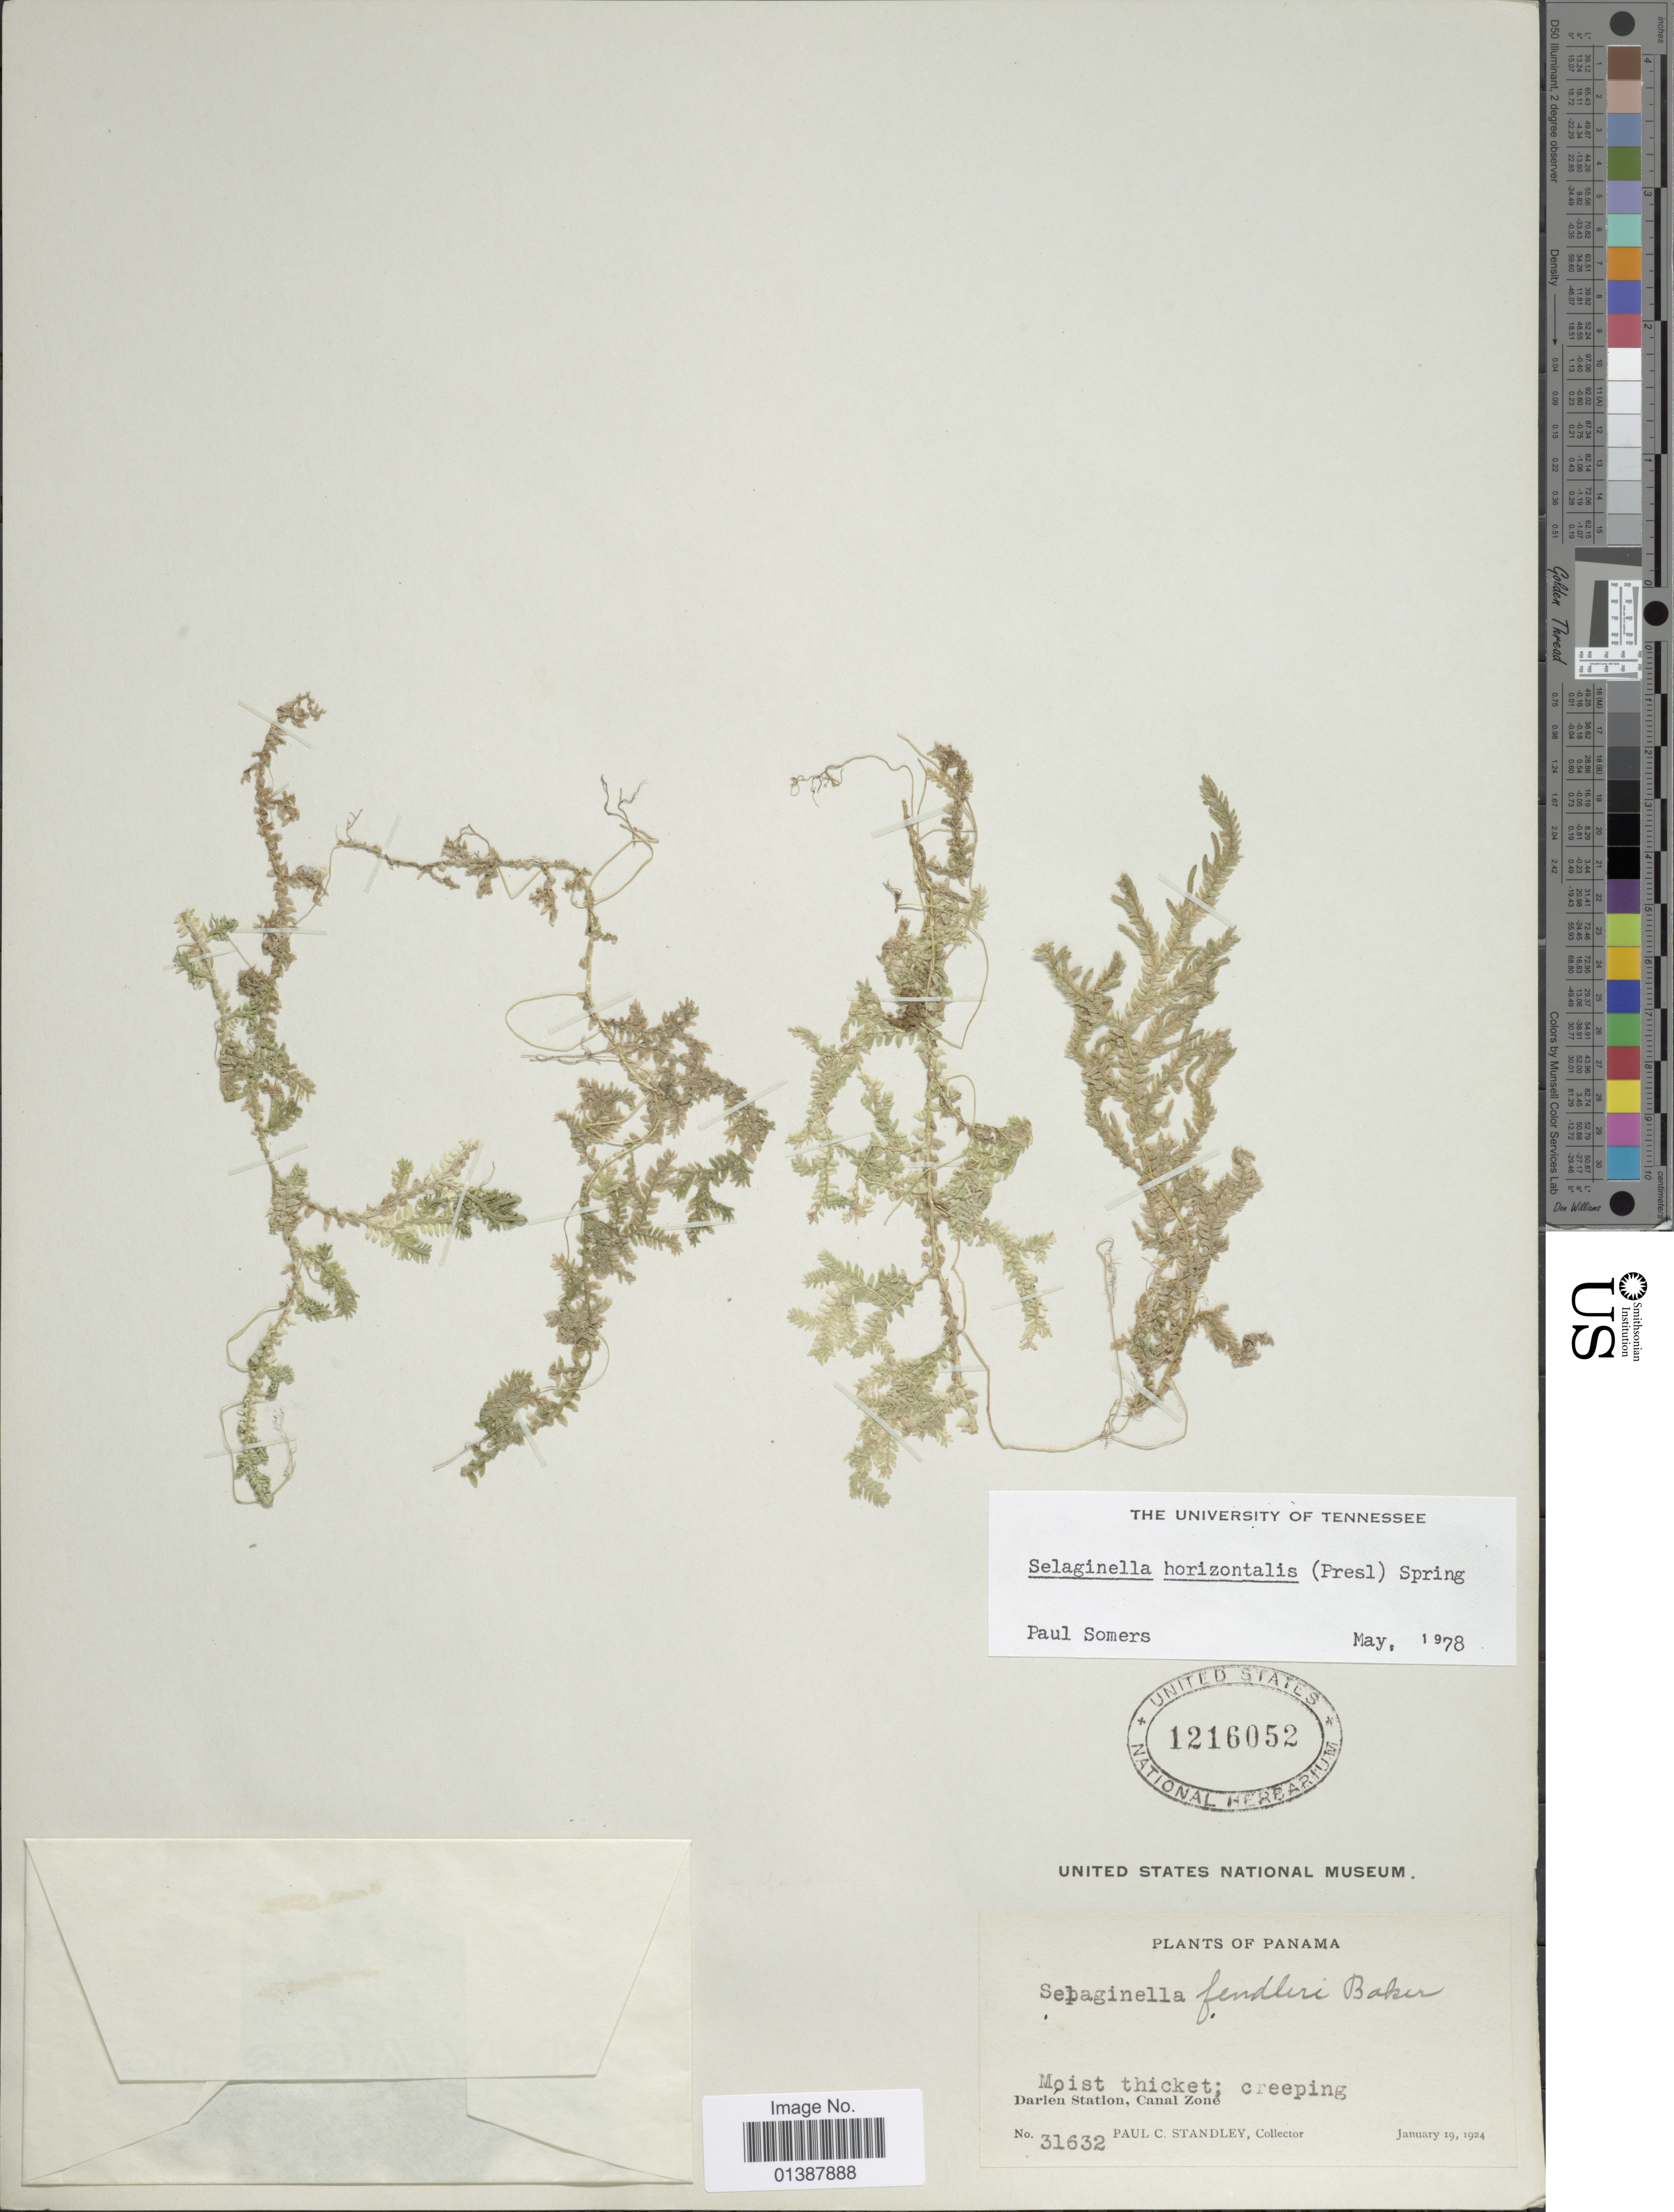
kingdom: Plantae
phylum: Tracheophyta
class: Lycopodiopsida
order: Selaginellales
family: Selaginellaceae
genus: Selaginella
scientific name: Selaginella horizontalis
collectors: P. C. Standley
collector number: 31632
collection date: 1924-01-19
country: Panama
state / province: Darién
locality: Darien Station, Canal Zone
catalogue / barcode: US 1216052